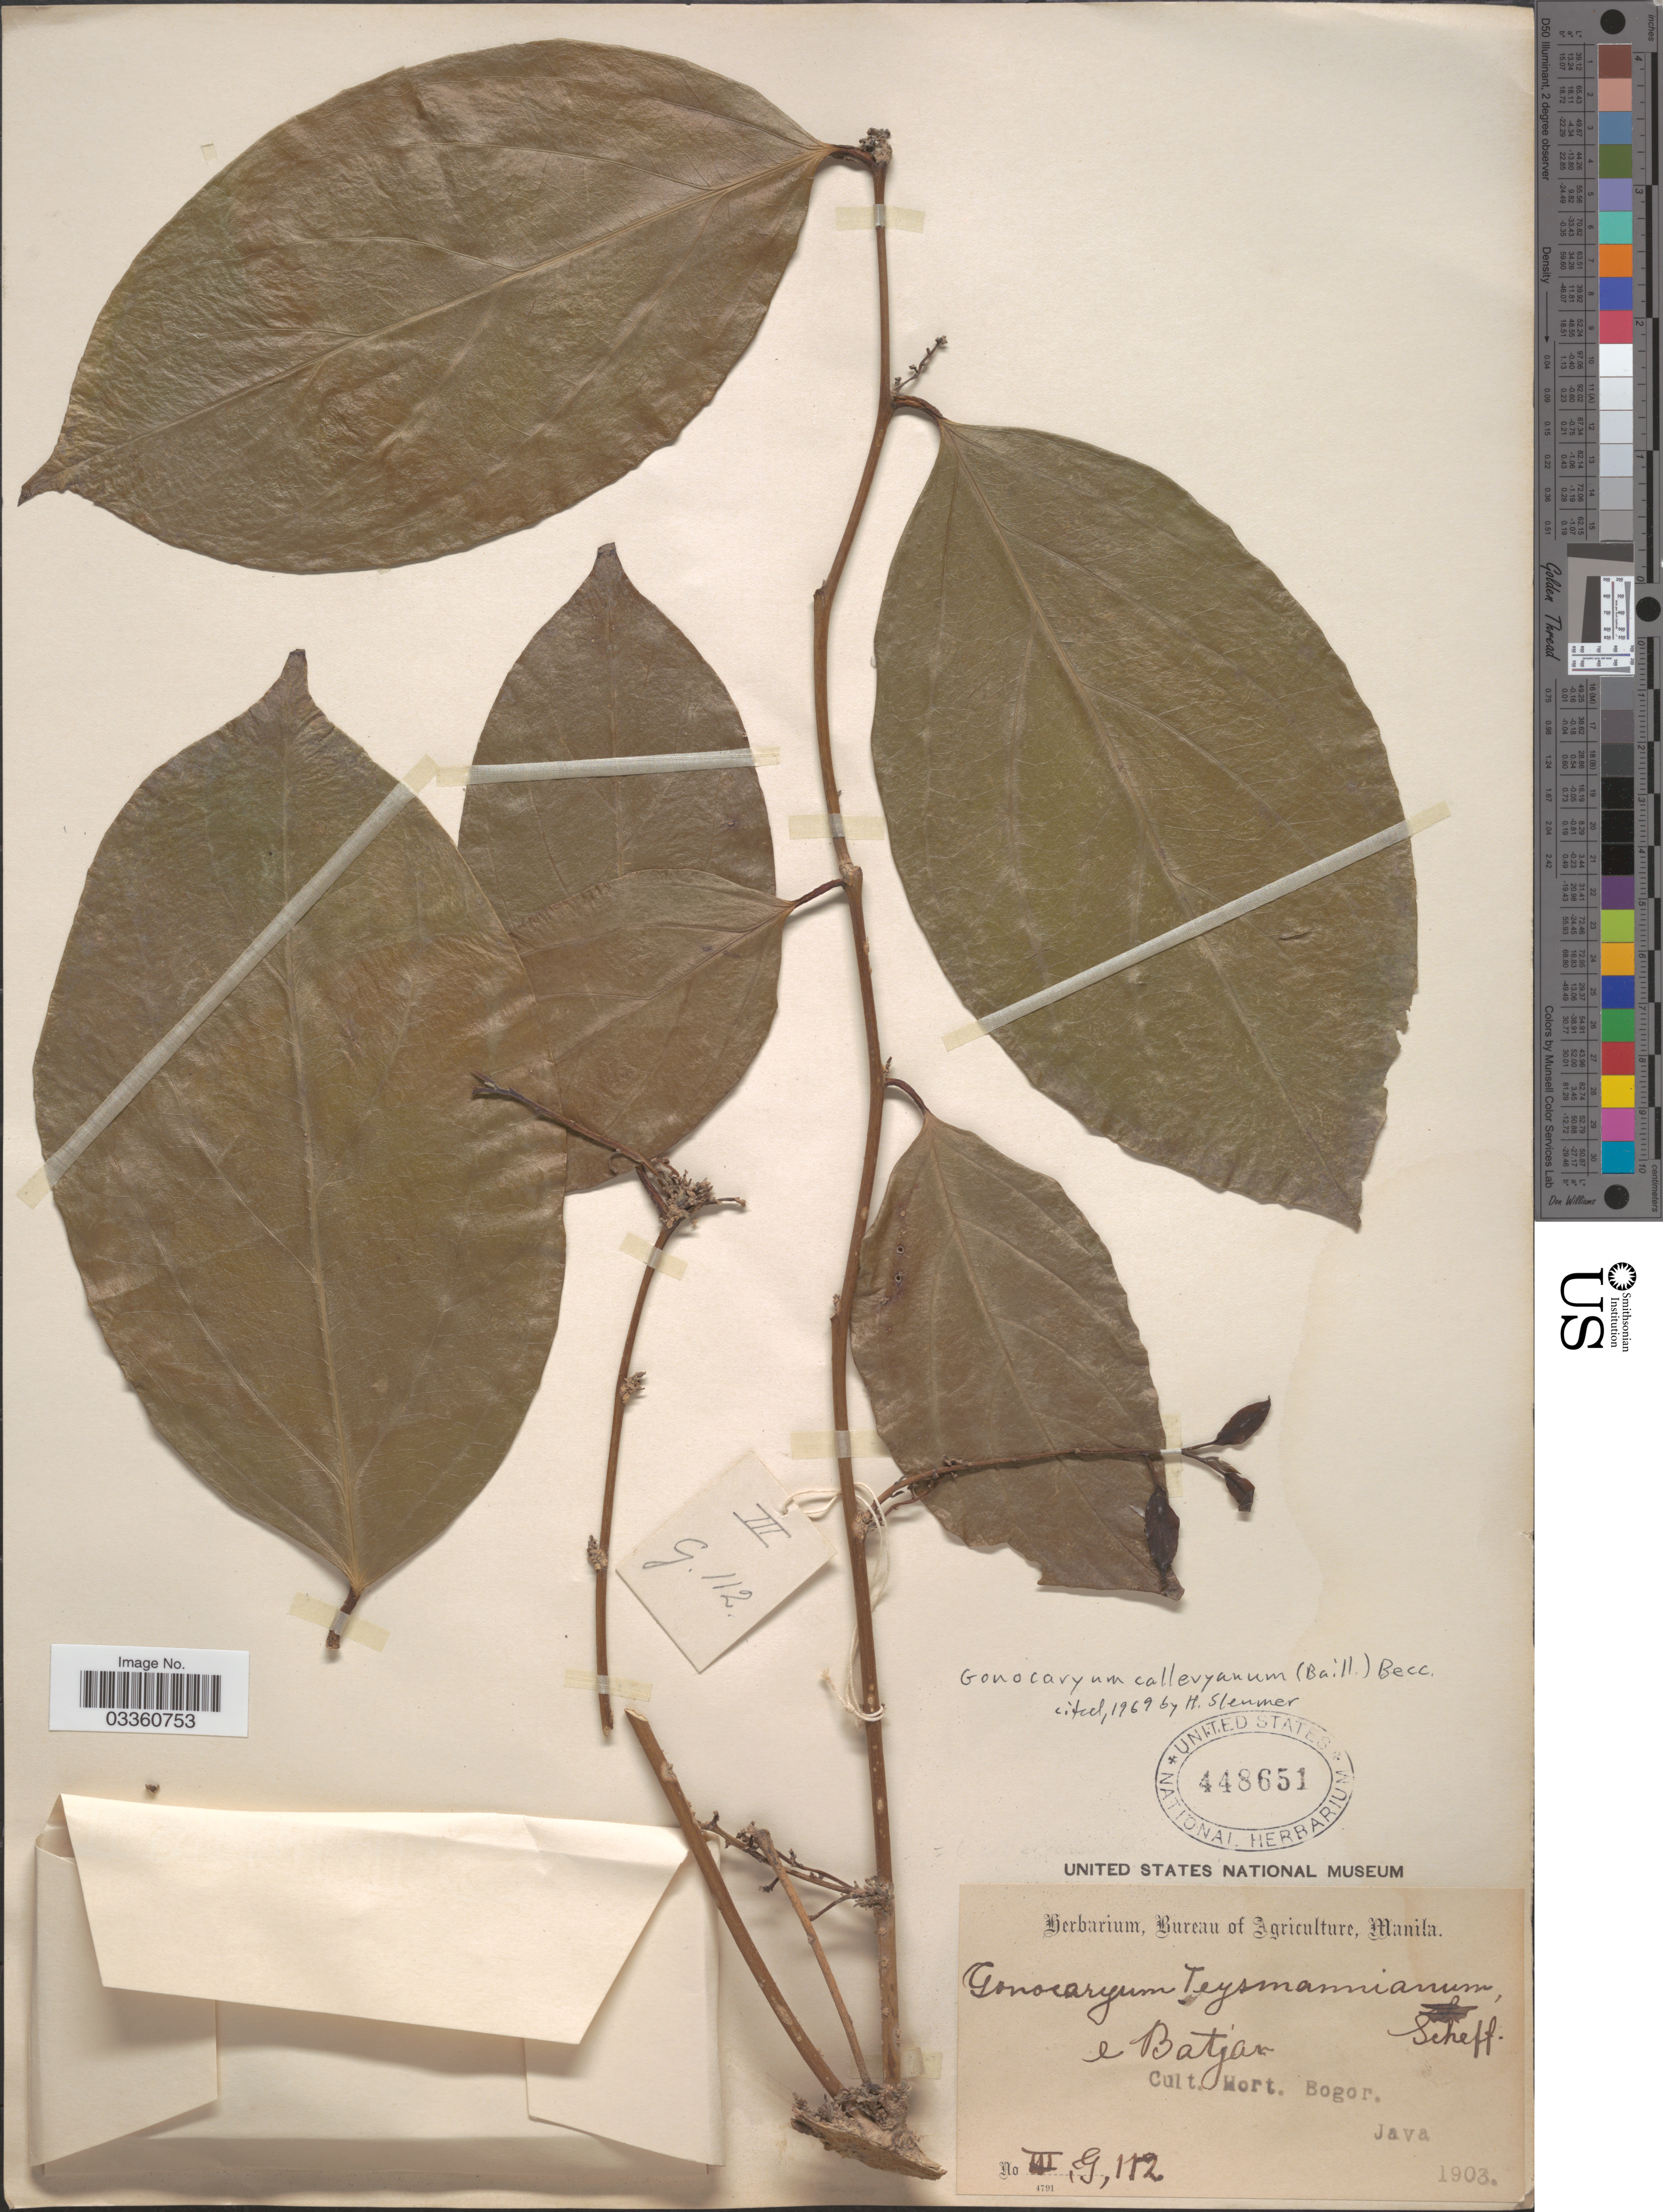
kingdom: Plantae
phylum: Tracheophyta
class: Magnoliopsida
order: Cardiopteridales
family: Cardiopteridaceae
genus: Gonocaryum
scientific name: Gonocaryum calleryanum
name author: (Baill.) Becc.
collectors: ex Herb. Bur. Agric. Manila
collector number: IIIG112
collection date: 1903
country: Indonesia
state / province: Java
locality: Hort. Bogor.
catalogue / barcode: US 448651